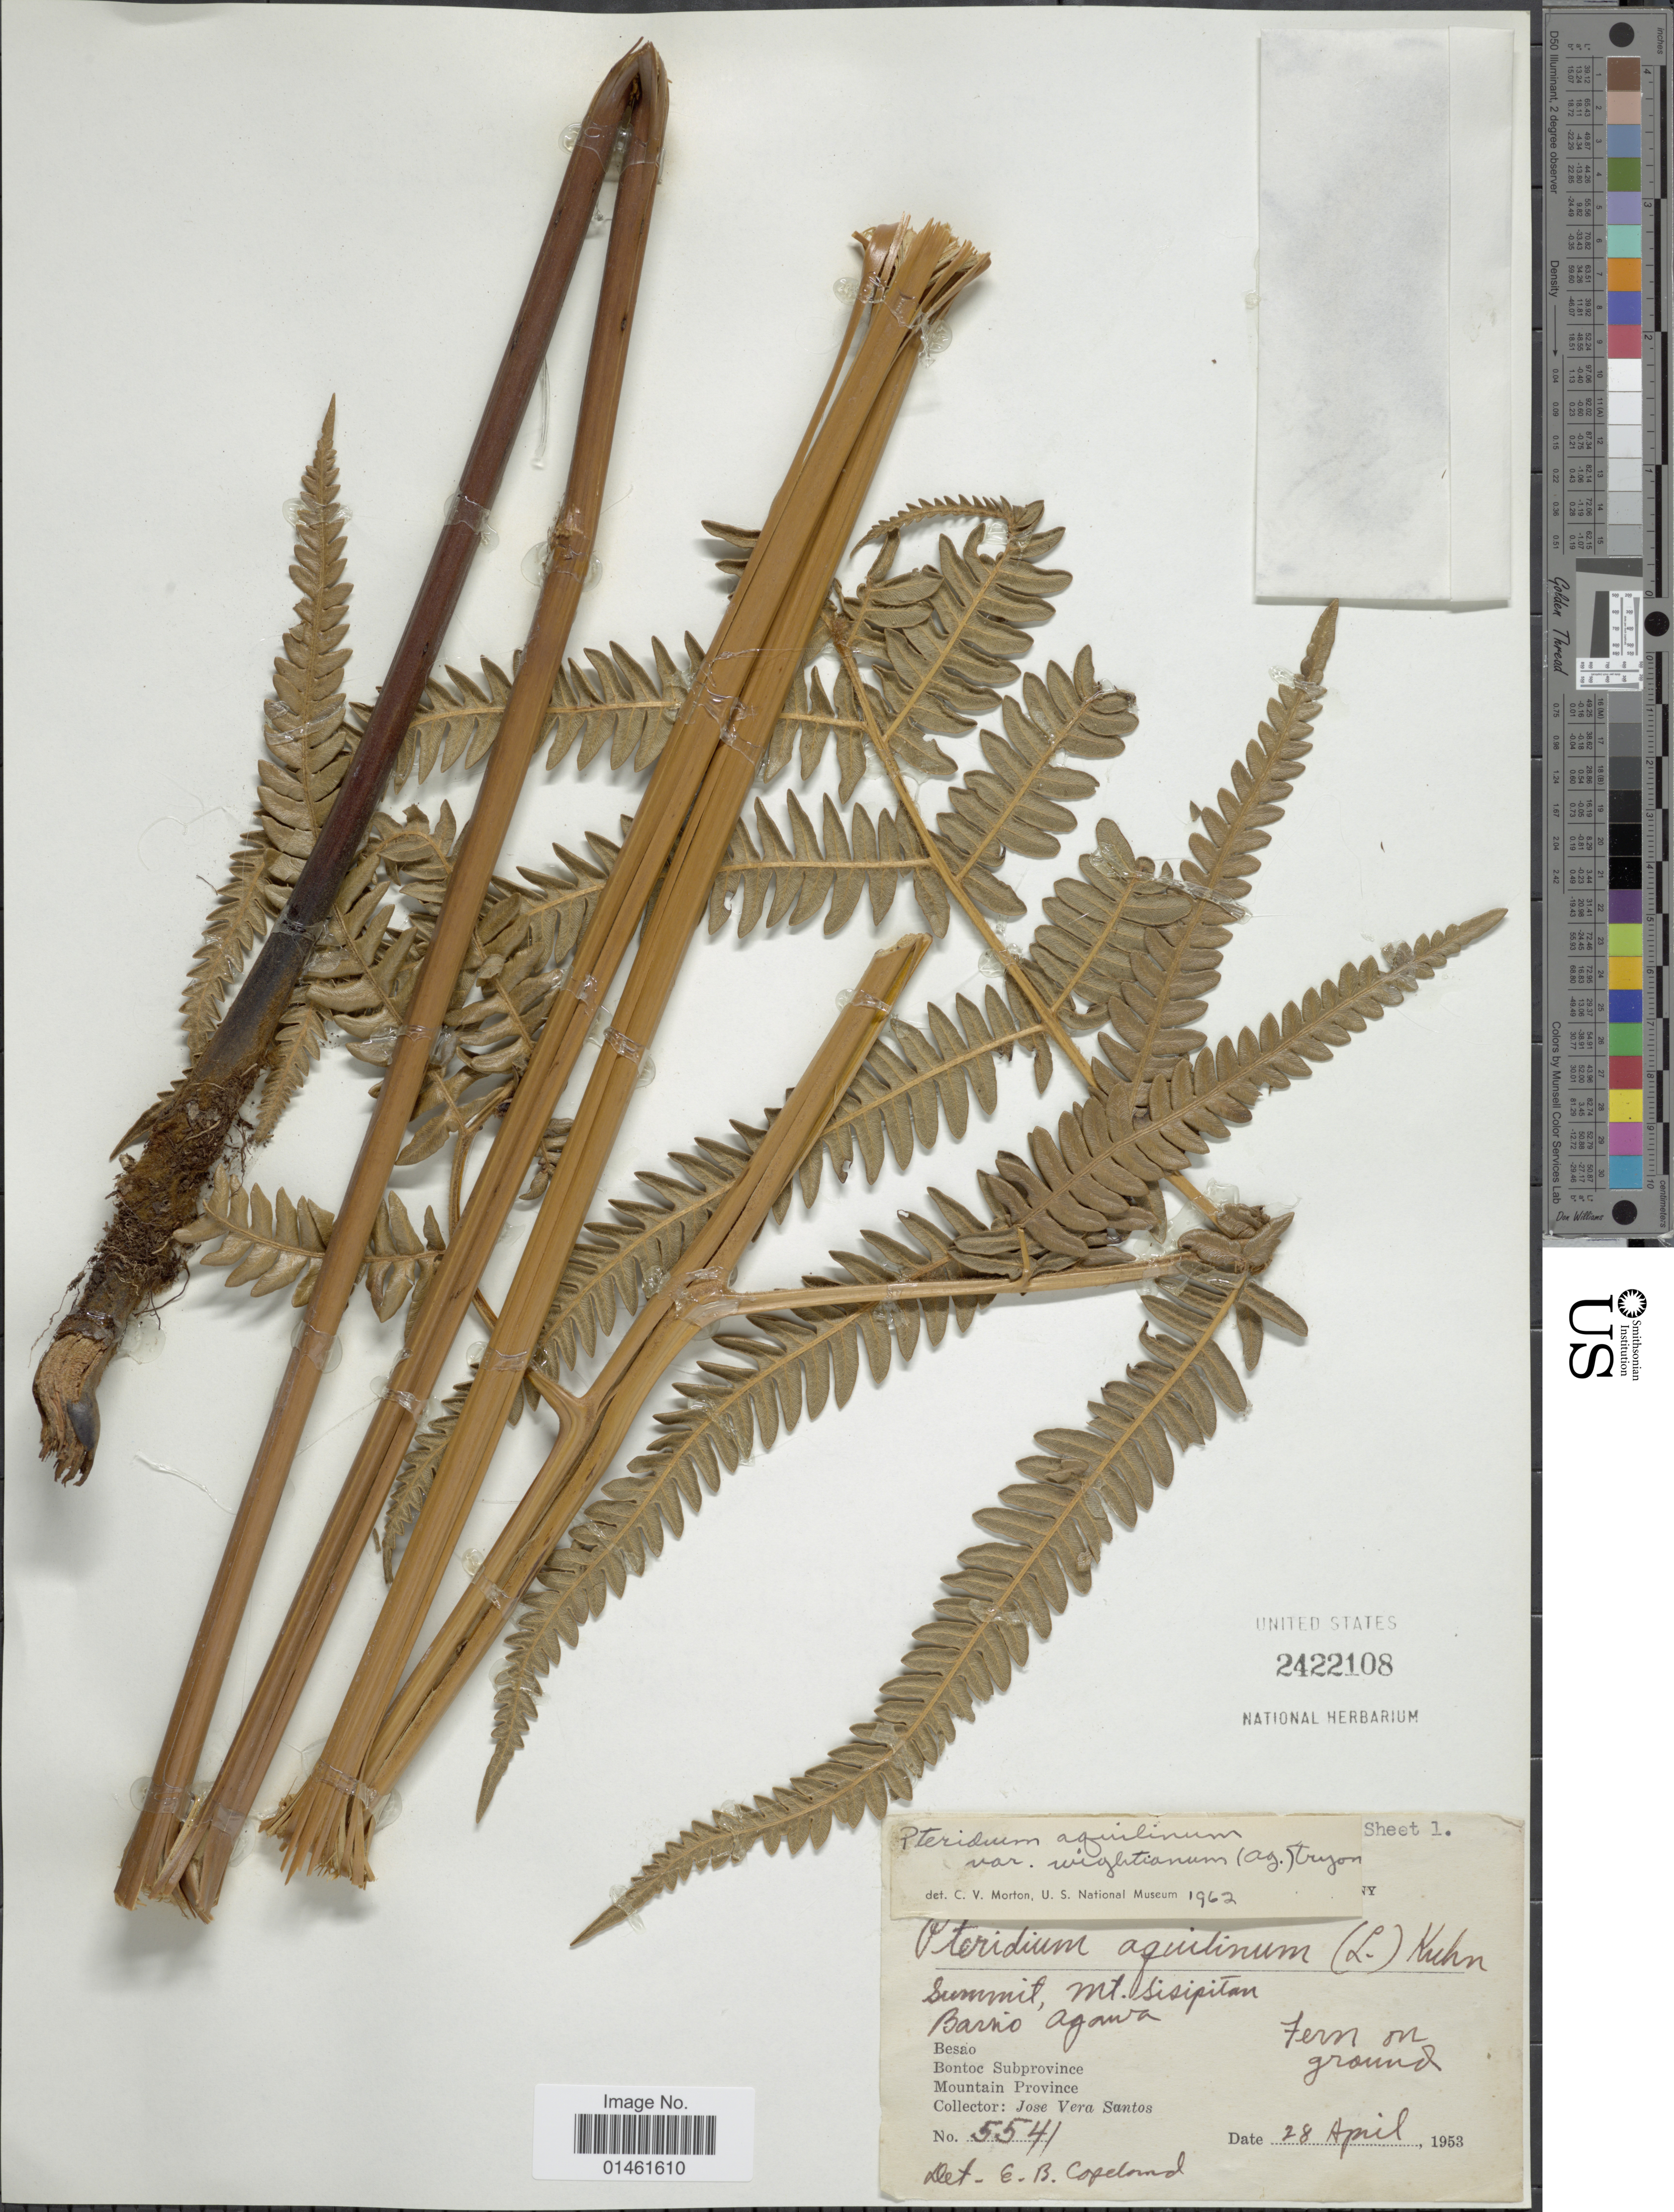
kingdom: Plantae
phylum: Tracheophyta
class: Polypodiopsida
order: Polypodiales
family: Dennstaedtiaceae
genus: Pteridium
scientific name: Pteridium aquilinum var. wightianum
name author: (J. Agardh) R.M. Tryon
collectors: J. V. Santos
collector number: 5541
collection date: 1953-04-28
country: Philippines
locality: Summit Mt. Sisipitan, Barrio Agoma, Besao Bontoc Subprovince, mountain province,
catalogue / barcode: US 2422108